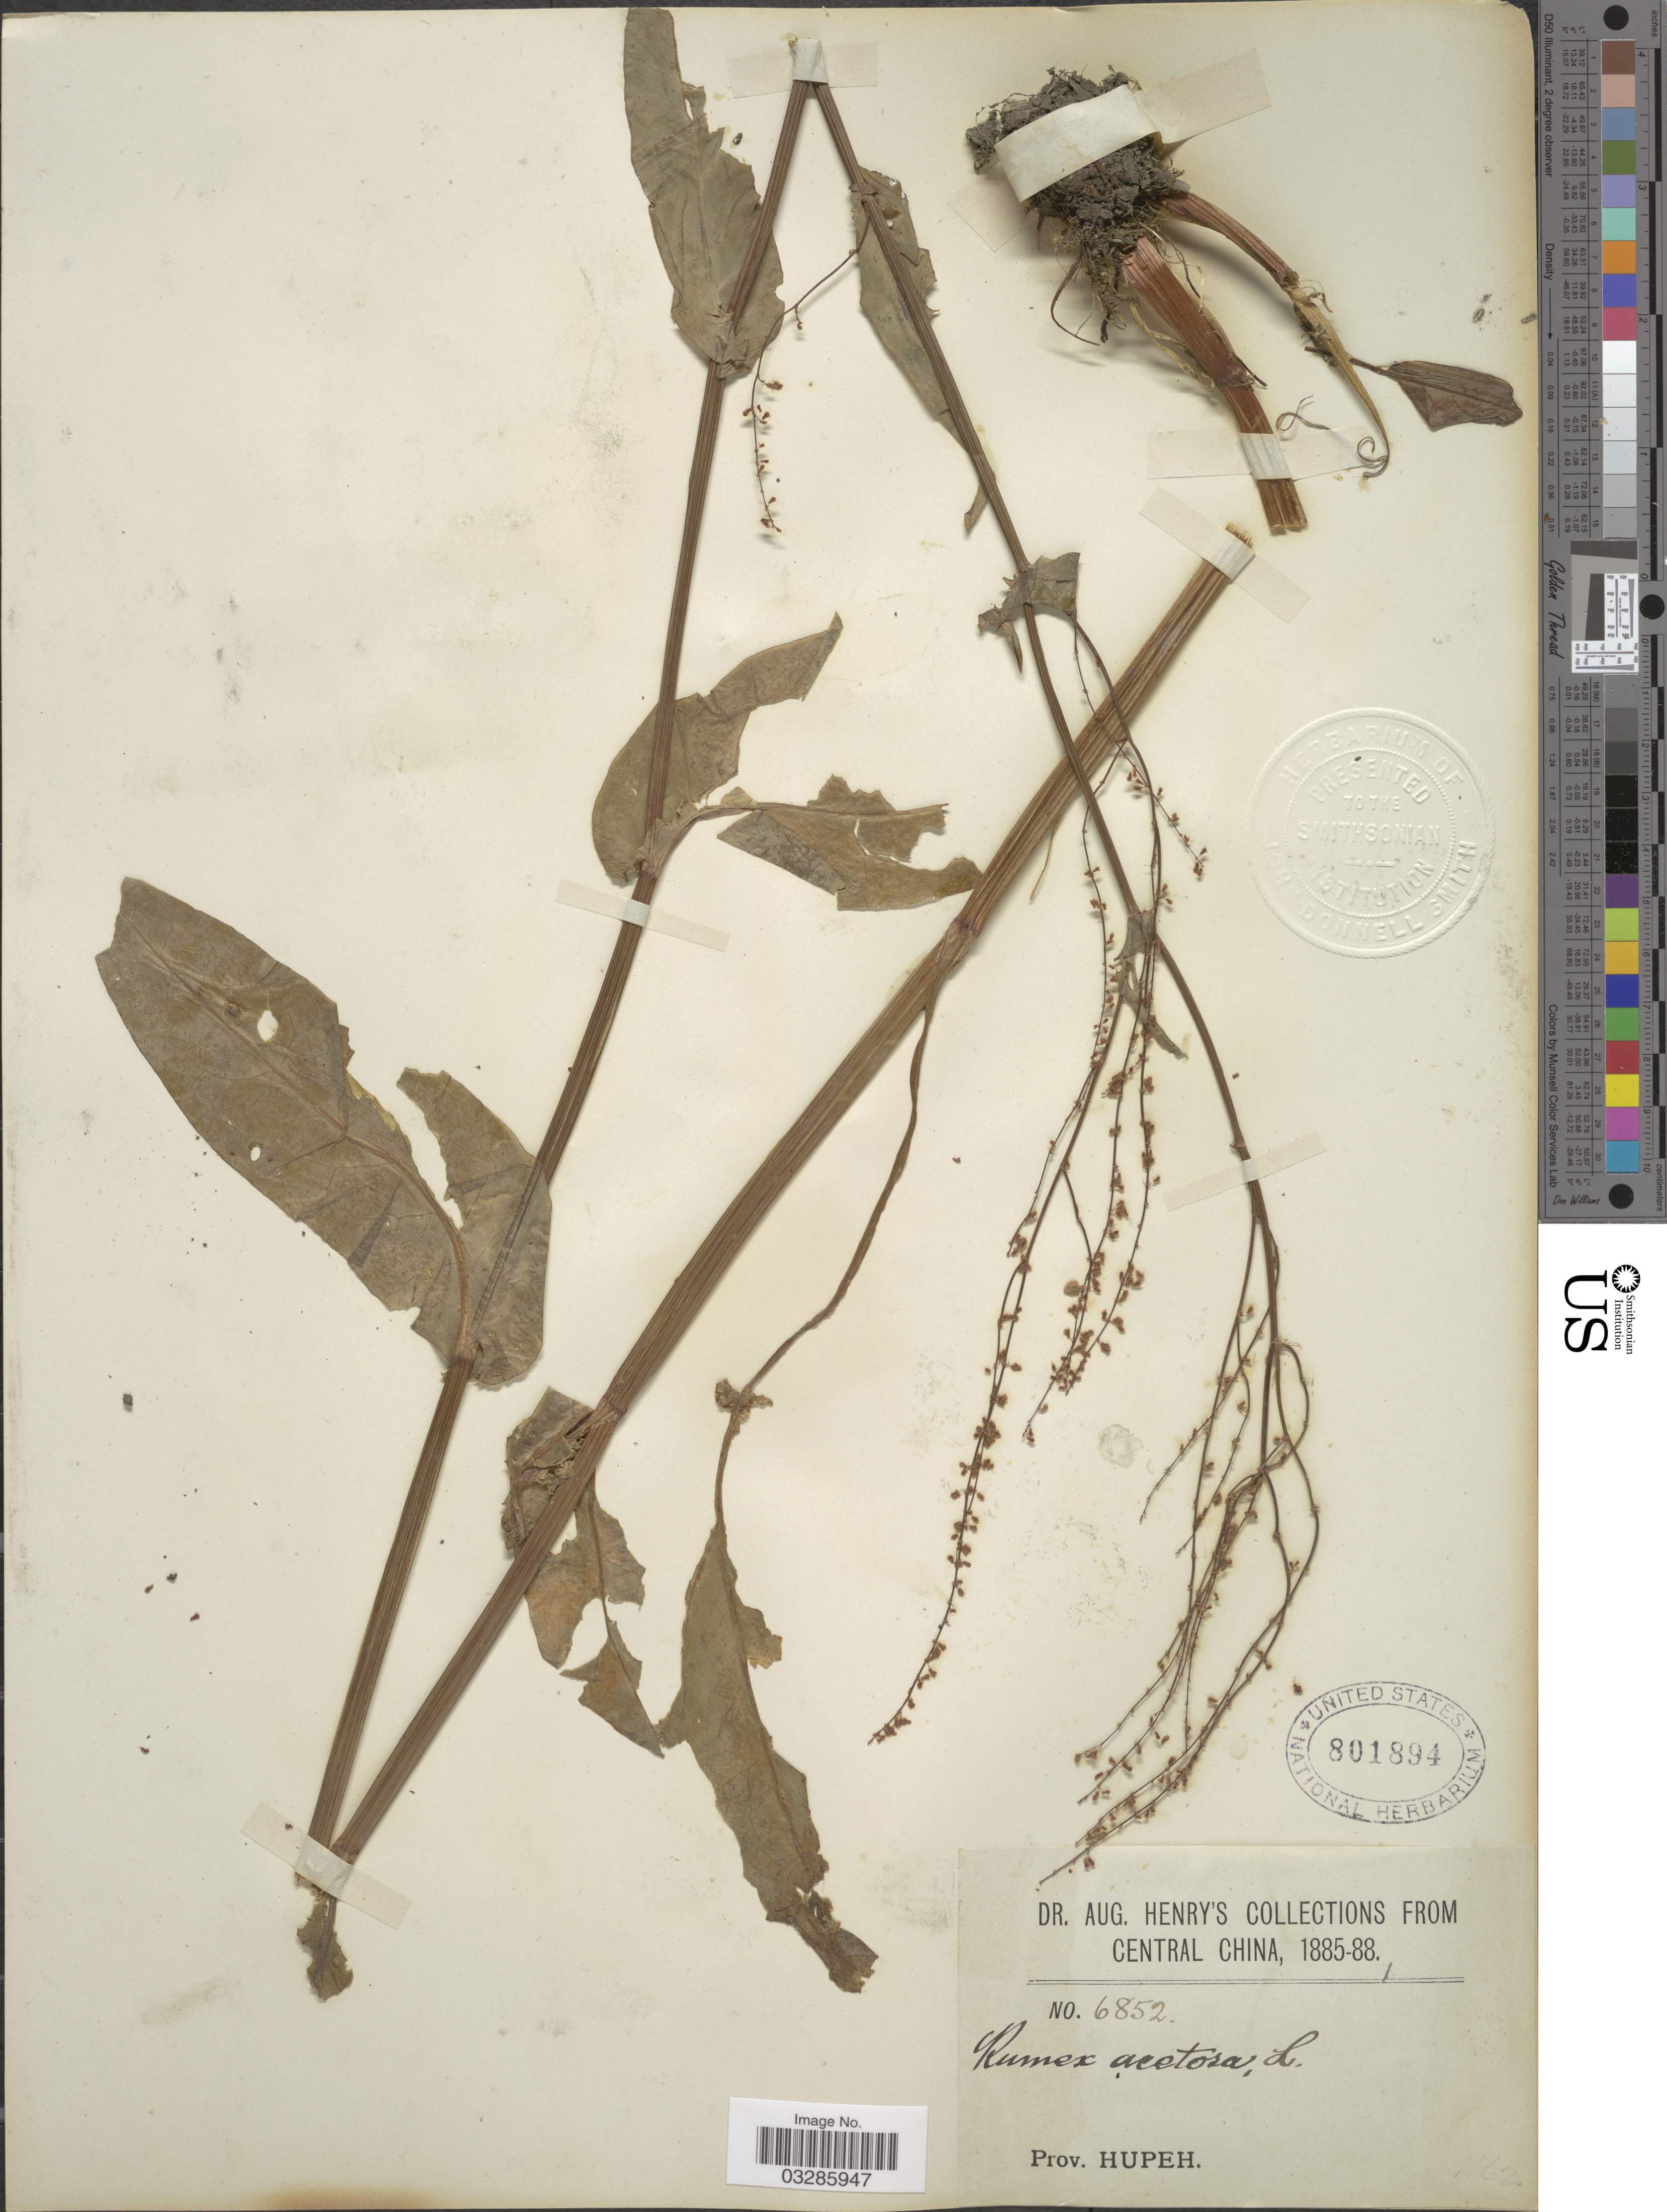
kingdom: Plantae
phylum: Tracheophyta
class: Magnoliopsida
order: Caryophyllales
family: Polygonaceae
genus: Rumex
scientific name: Rumex acetosa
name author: L.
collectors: A. Henry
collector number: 6852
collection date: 1885/1888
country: China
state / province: Hubei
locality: Central China, Prov. Hupeh.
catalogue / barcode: US 801894